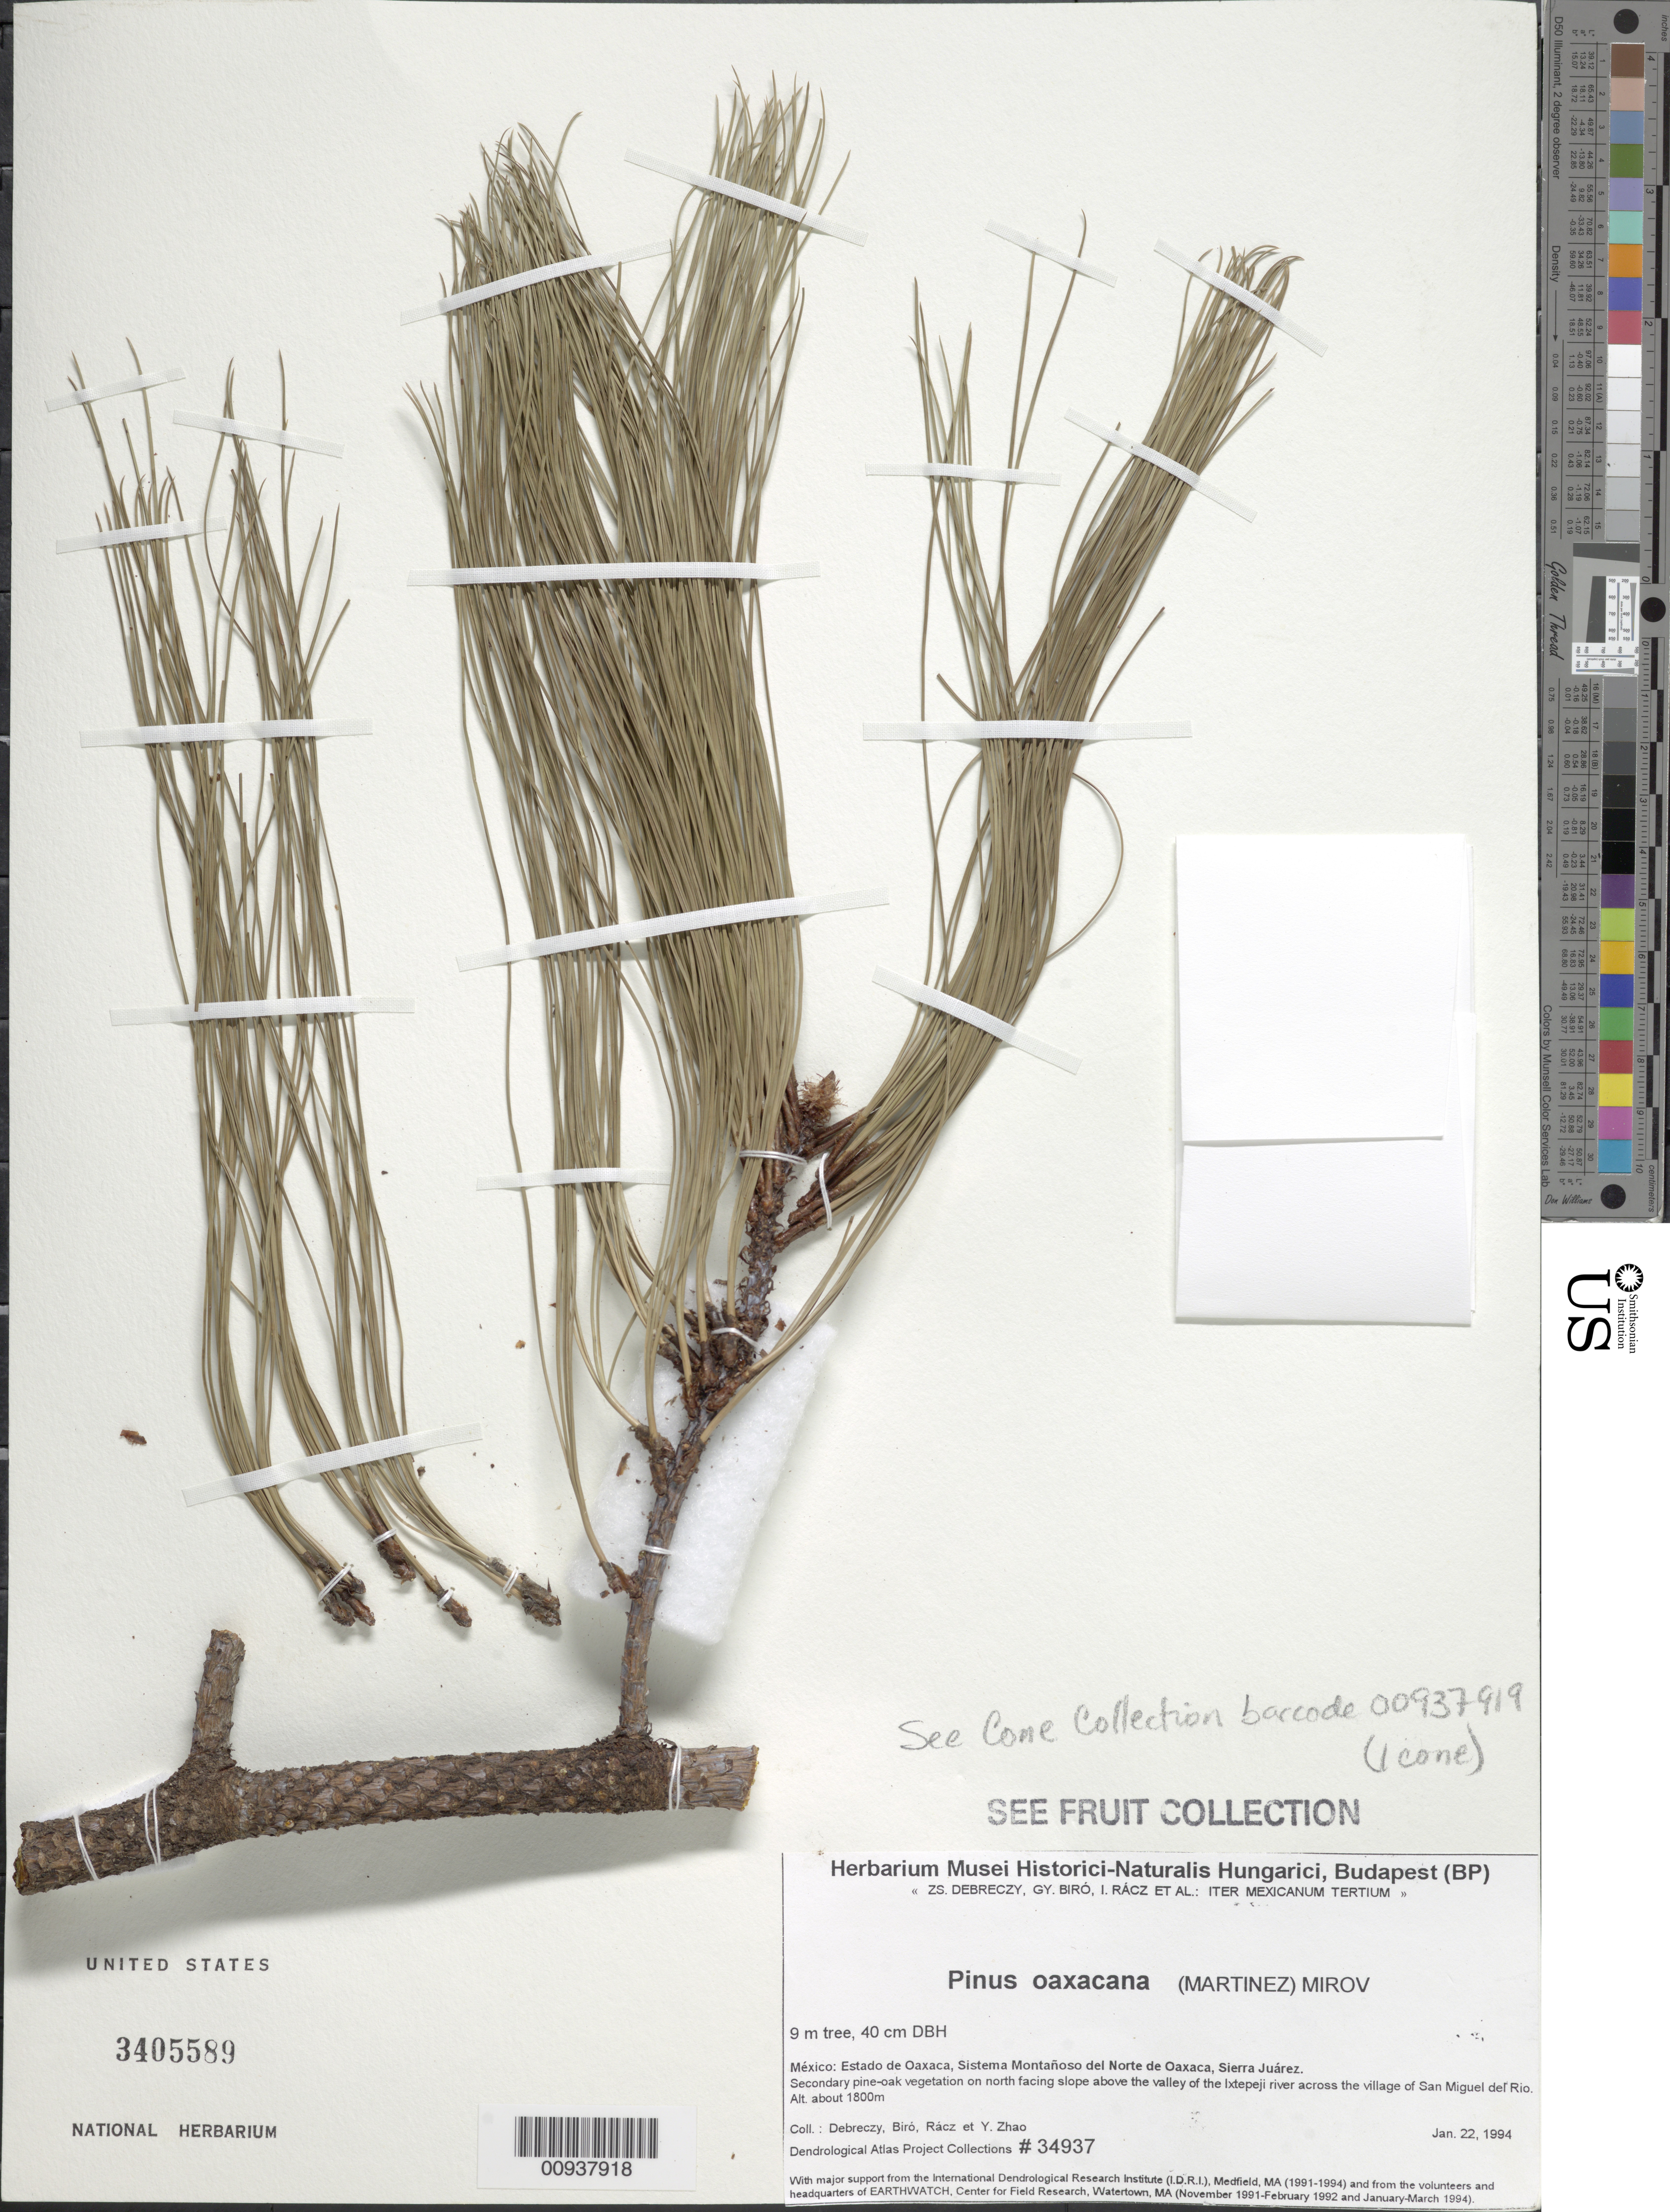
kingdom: Plantae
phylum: Tracheophyta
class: Pinopsida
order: Pinales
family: Pinaceae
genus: Pinus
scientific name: Pinus oaxacana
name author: Mirov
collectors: Z. Debreczy, G. Biro, I. Rácz & Y. Zhao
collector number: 34937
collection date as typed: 22 Jan 1994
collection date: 1994-01-22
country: Mexico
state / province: Oaxaca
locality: Sistema Montañoso del Norte de Oaxaca, Sierra Juárez. On north facing slope above the valley of the Ixtepeji river across the village of San Miguel del Río.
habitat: Secondary pine-oak vegetation on north facing slope.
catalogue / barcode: US 3405589